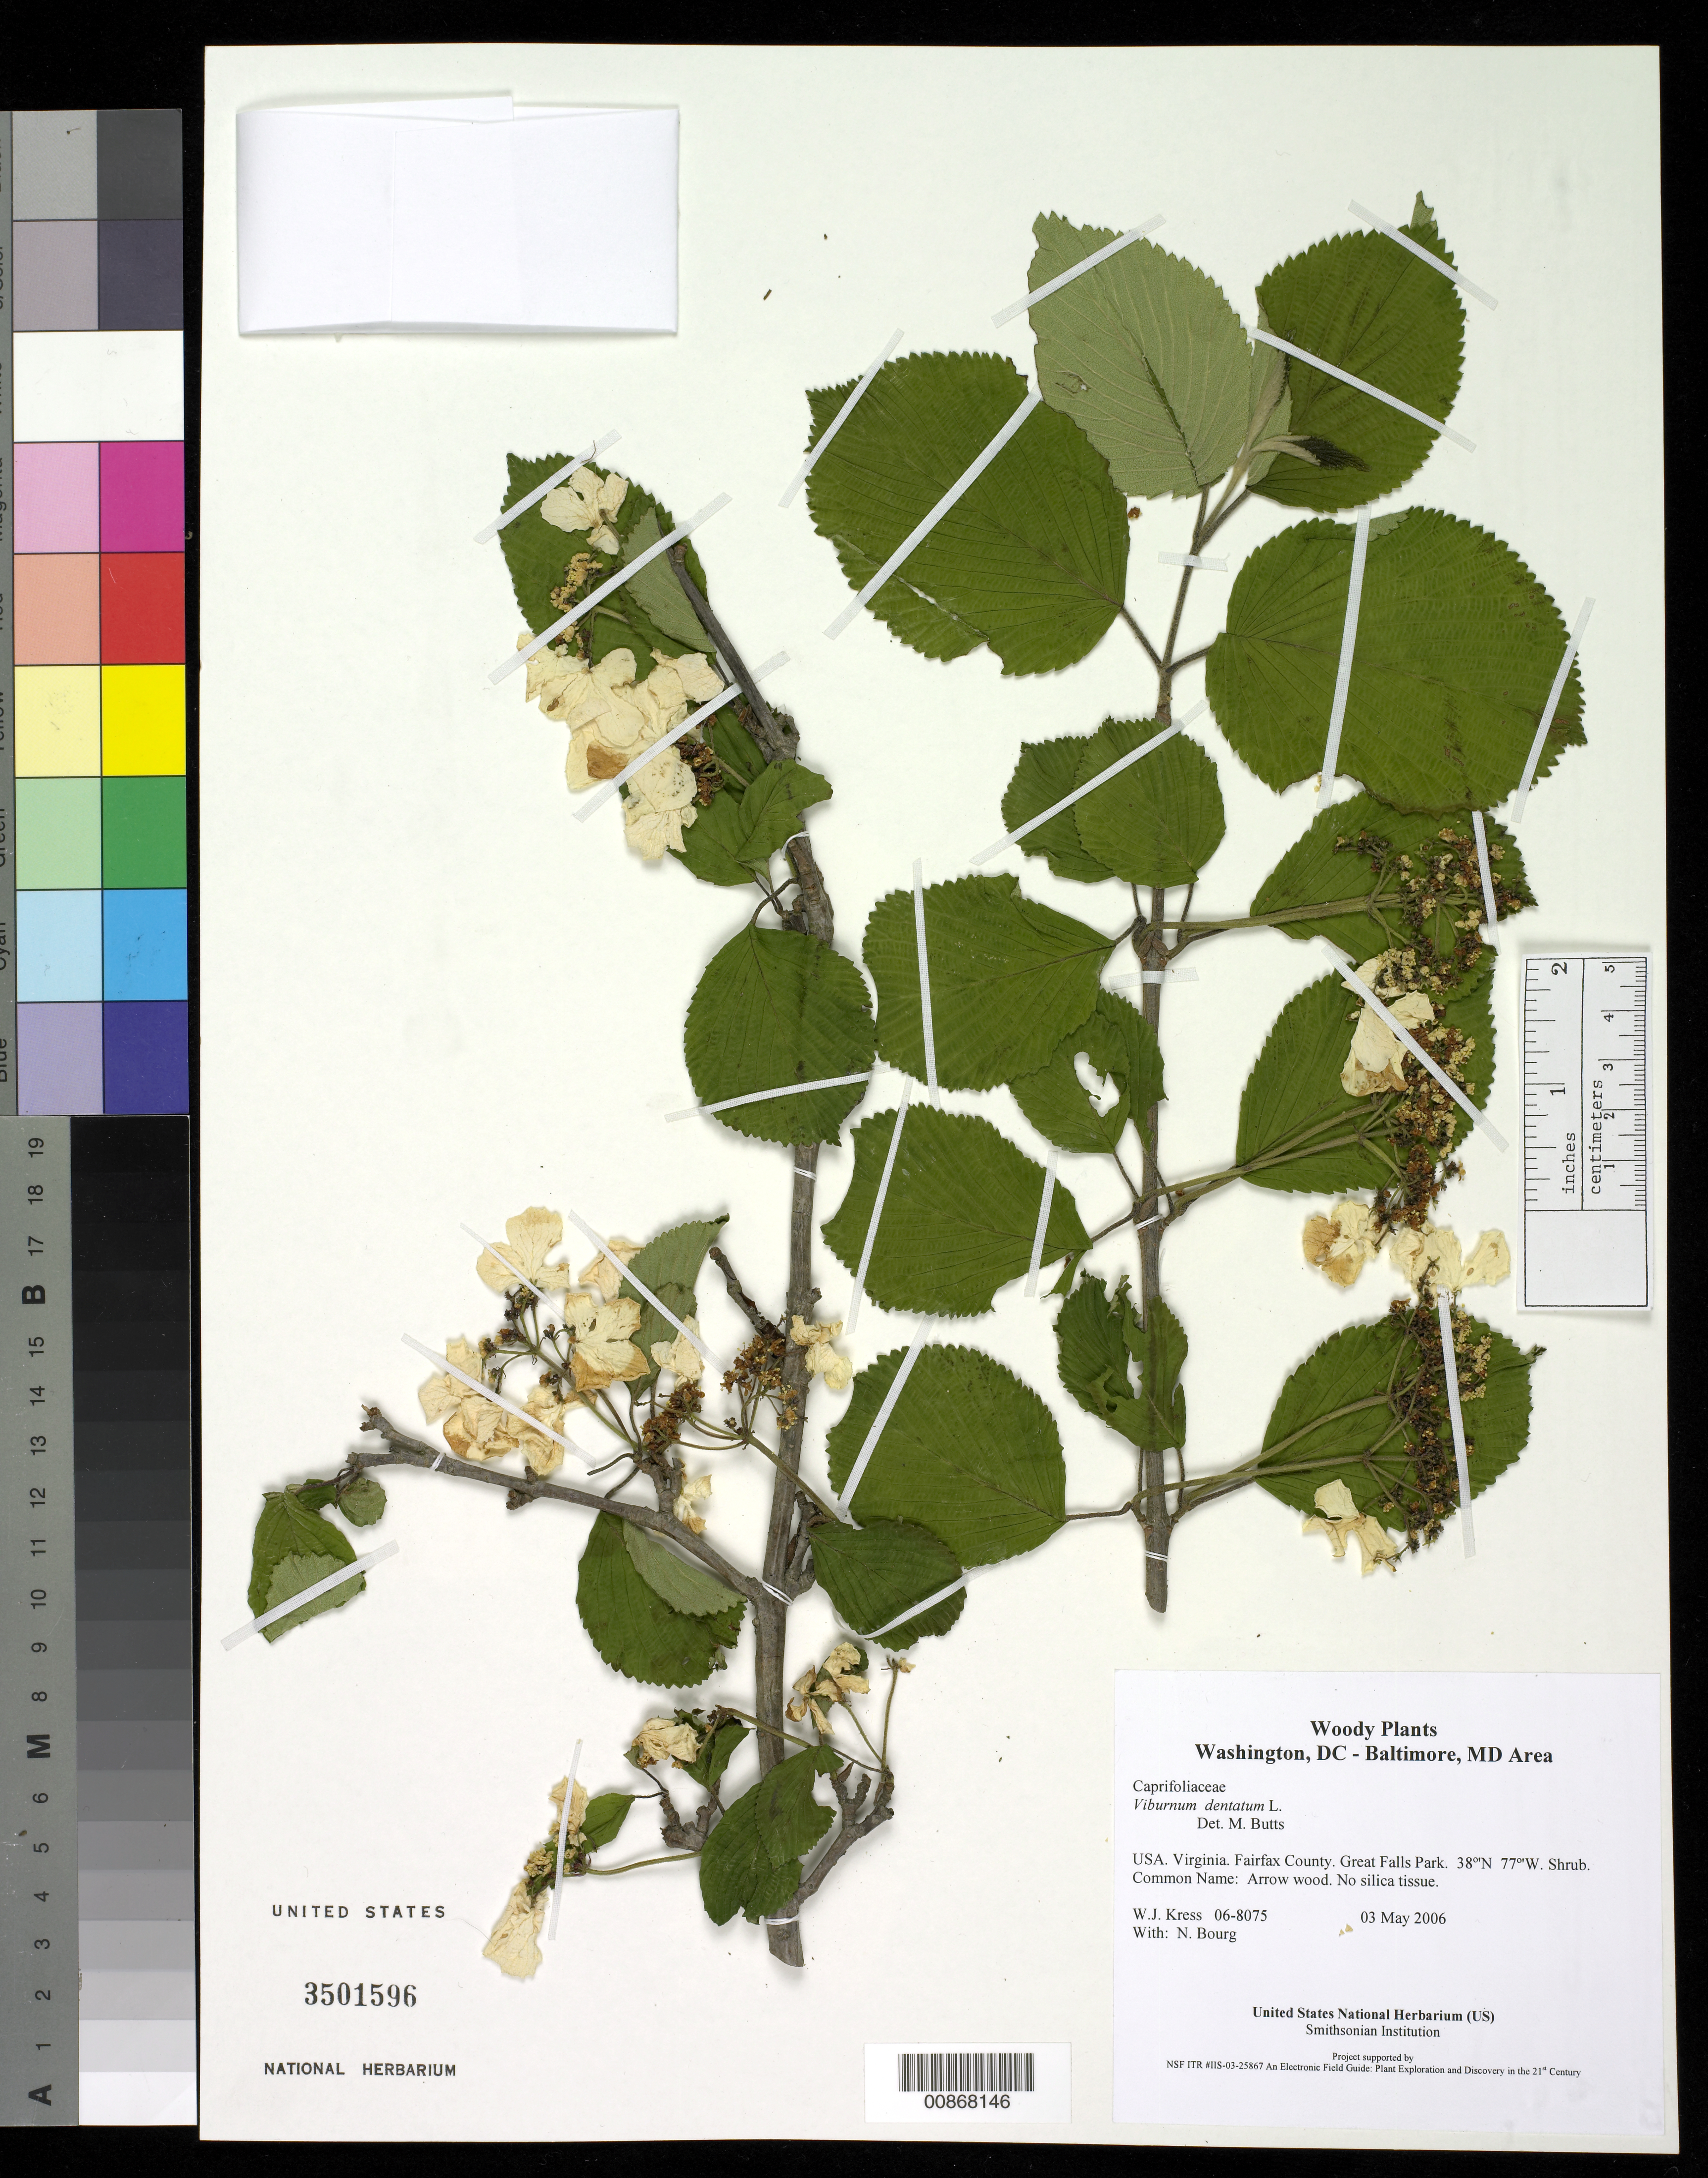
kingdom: Plantae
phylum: Tracheophyta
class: Magnoliopsida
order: Dipsacales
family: Viburnaceae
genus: Viburnum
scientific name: Viburnum dentatum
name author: L.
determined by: Butts, M. B.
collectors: W. J. Kress & M. B. Butts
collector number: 06-8075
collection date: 2006-05-03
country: United States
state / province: Virginia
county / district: Fairfax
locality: Great Falls Park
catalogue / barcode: US 3501596